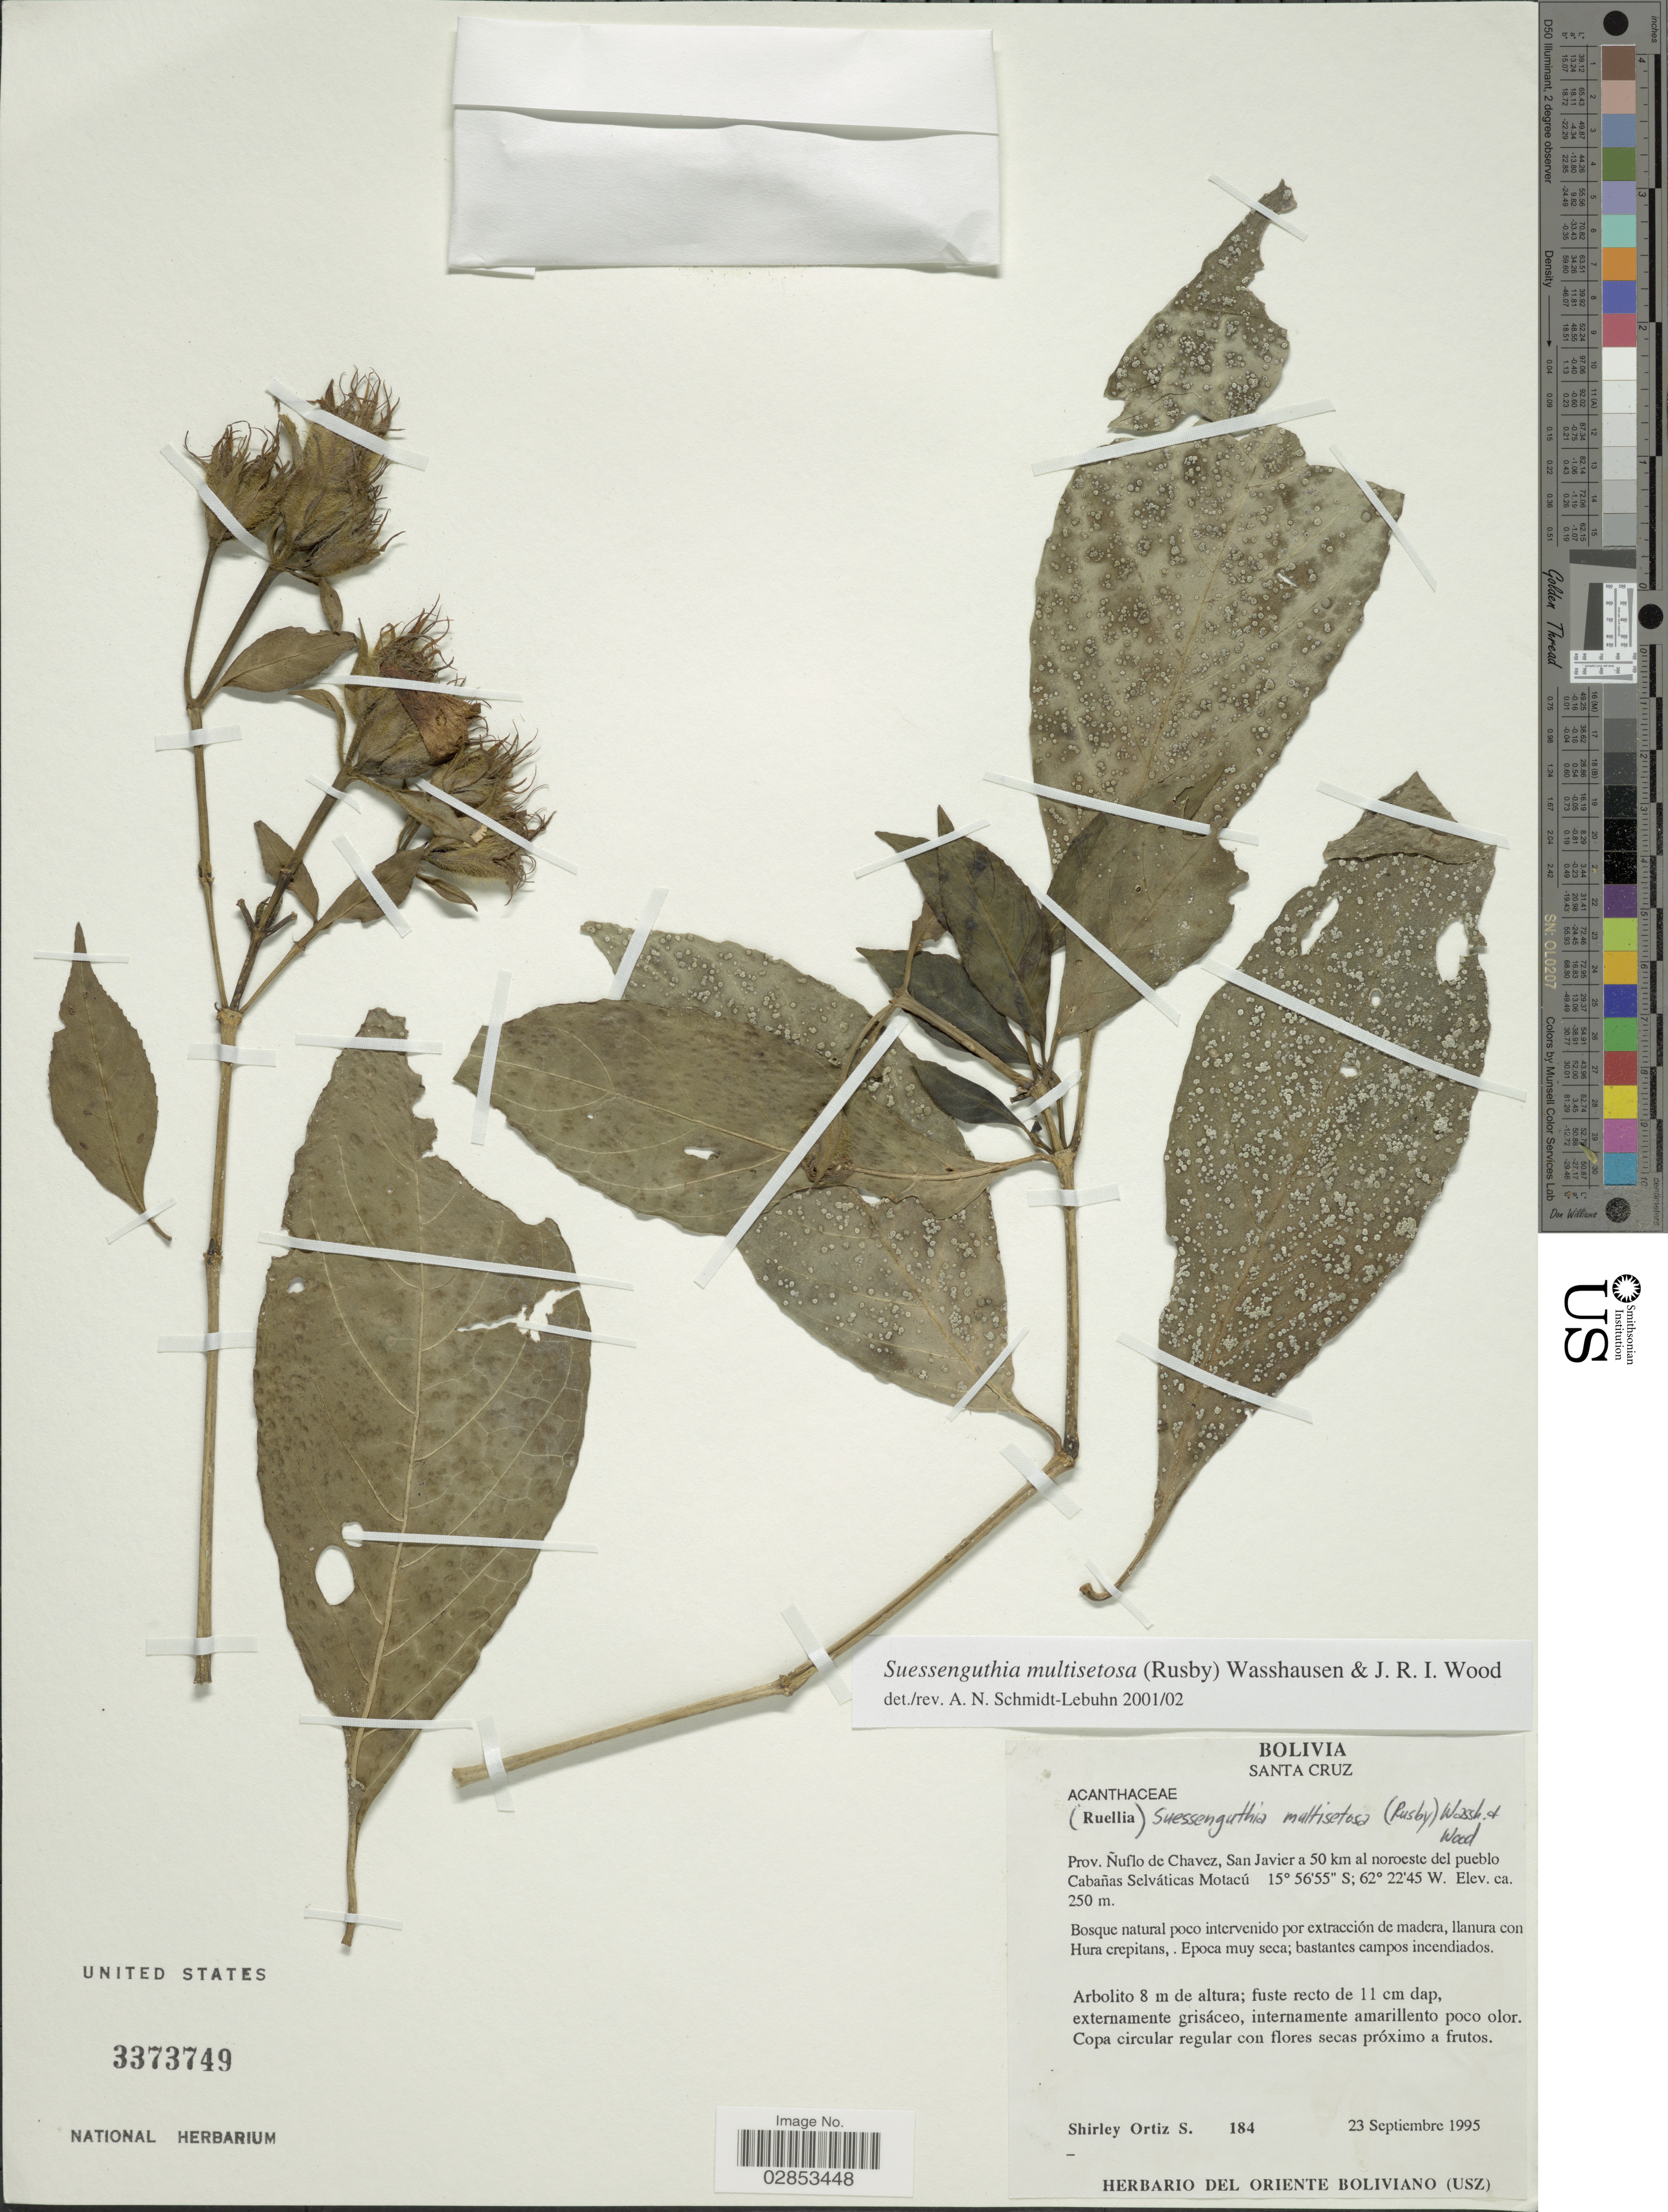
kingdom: Plantae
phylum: Tracheophyta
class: Magnoliopsida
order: Lamiales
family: Acanthaceae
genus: Suessenguthia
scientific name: Suessenguthia multisetosa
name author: (Rusby) Wassh. & J.R.I. Wood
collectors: S. Ortiz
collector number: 184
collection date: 1995-09-23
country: Bolivia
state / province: Santa Cruz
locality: Prov. Ñuflo de Chavez, San Javier a 50 km al noroeste del pueblo Cabañas Selvaticas Motacú.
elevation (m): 250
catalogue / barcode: US 3373749